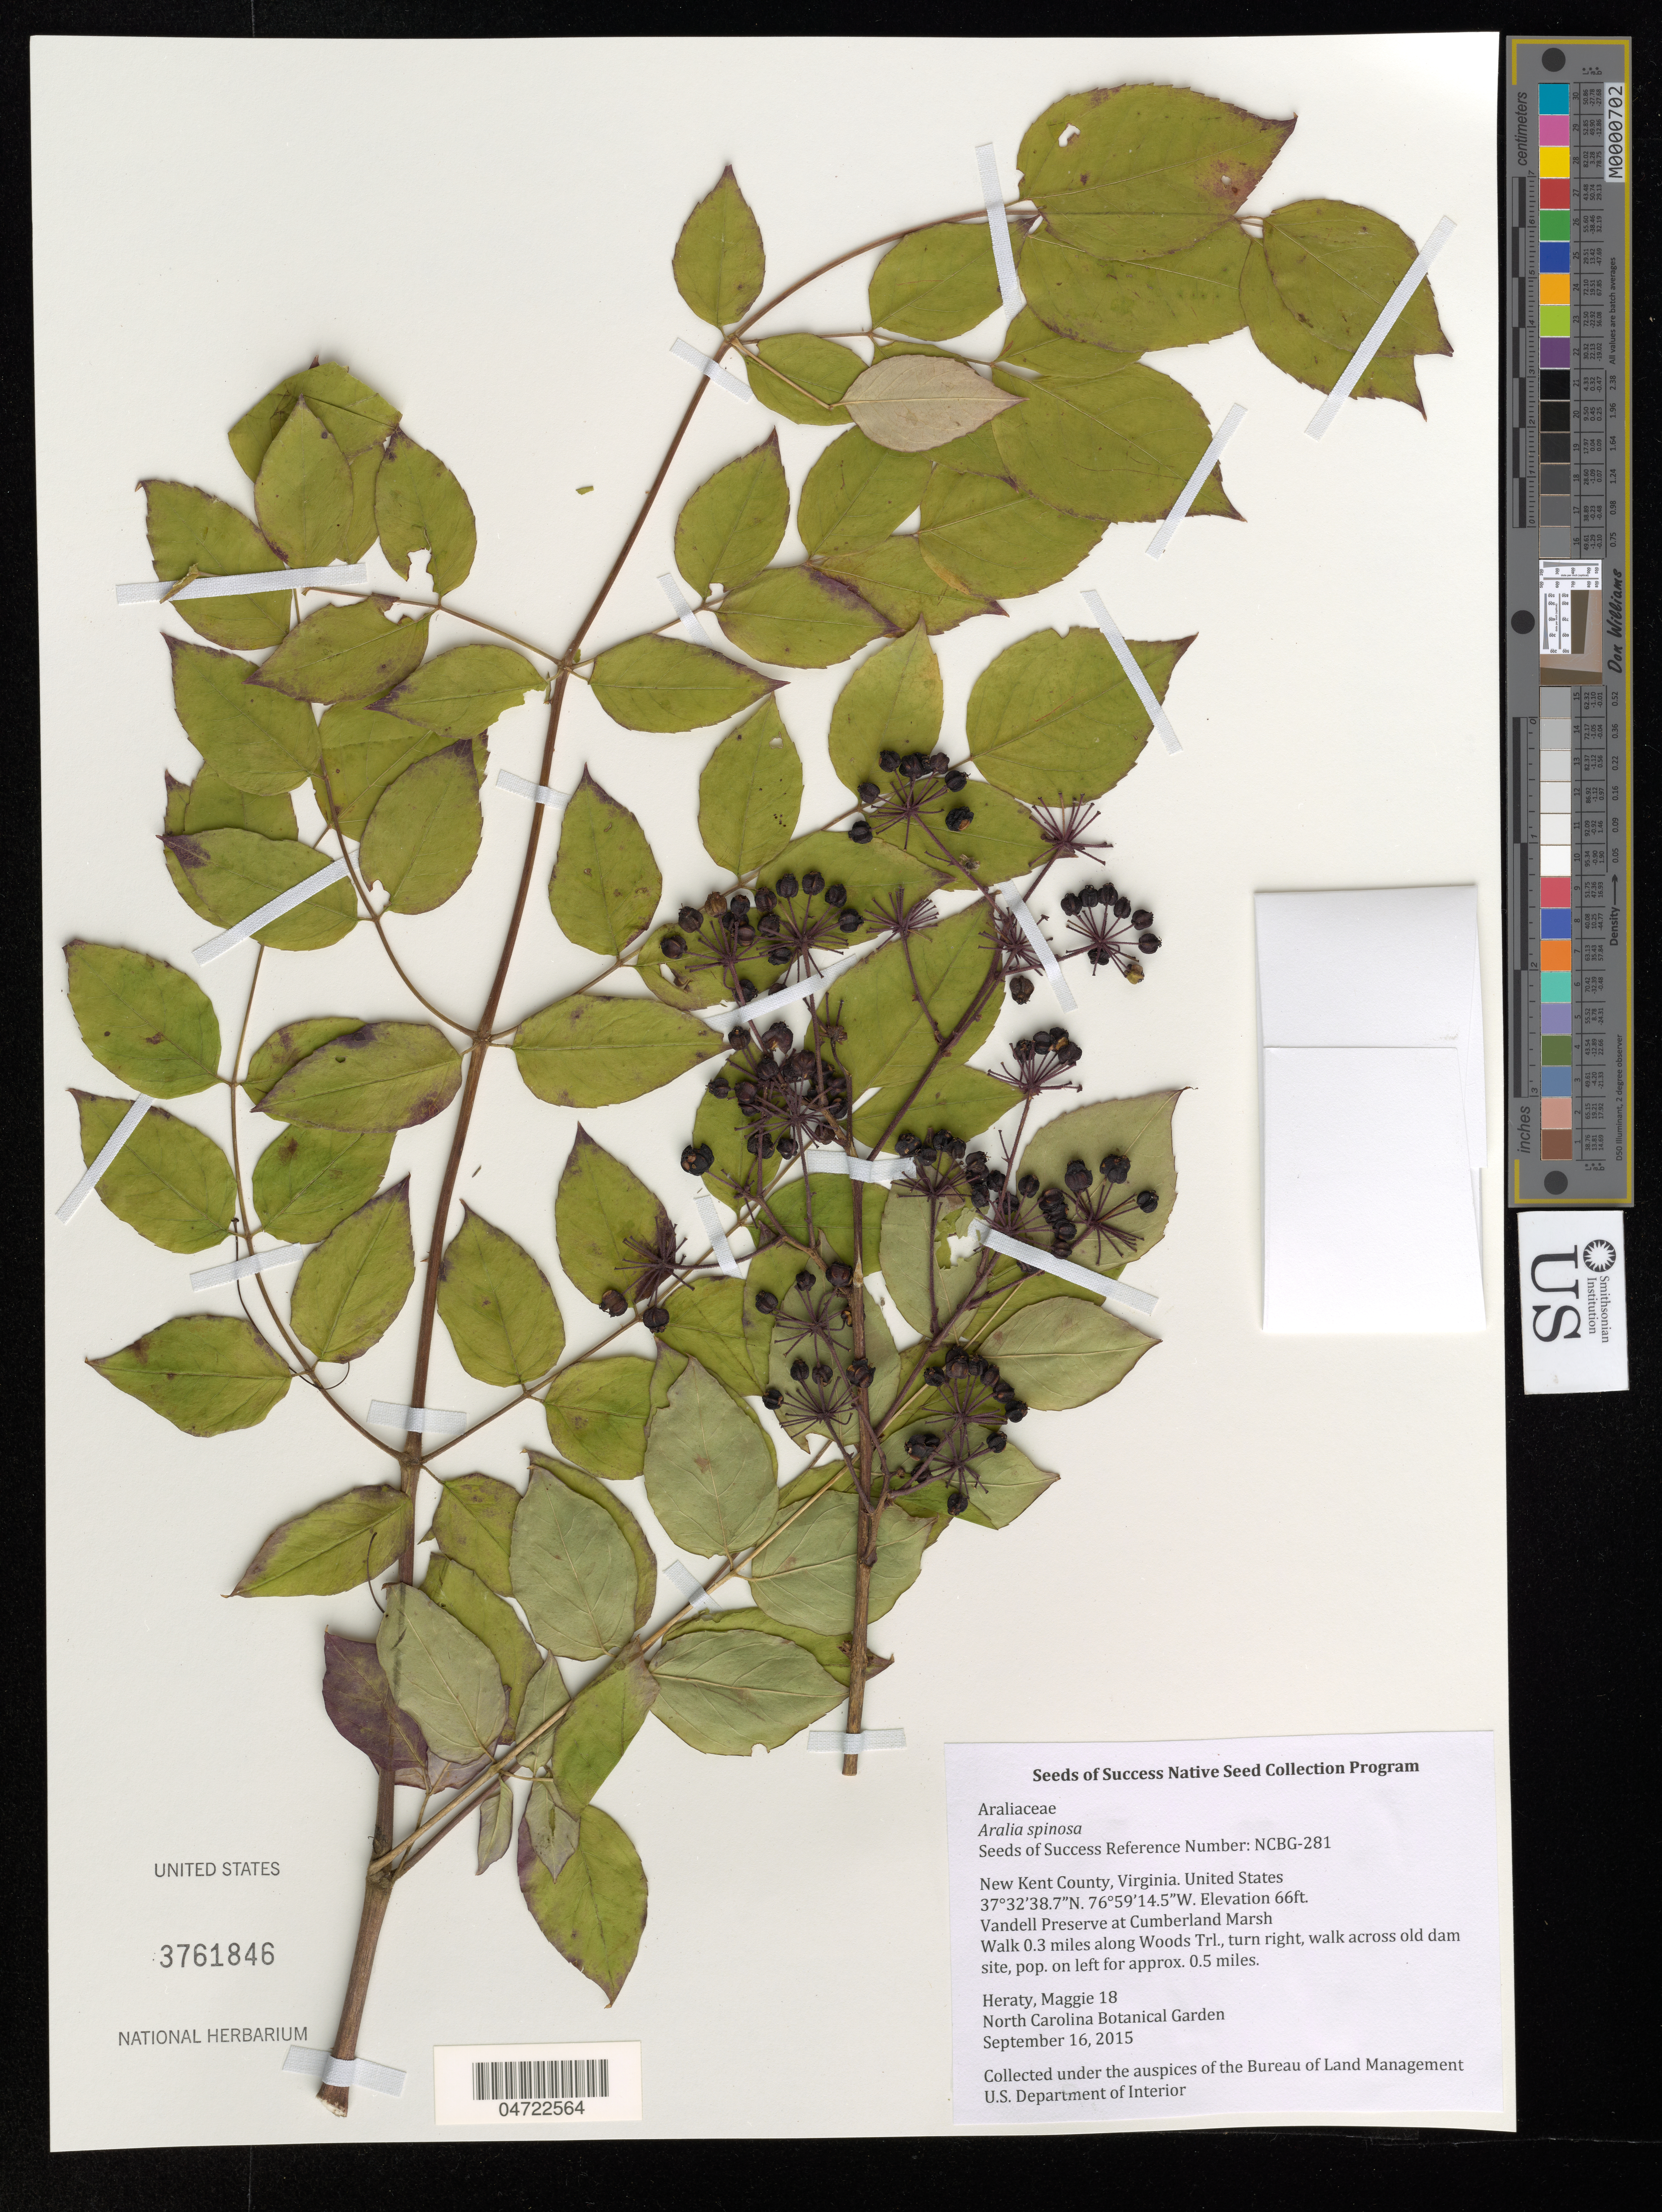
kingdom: Plantae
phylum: Tracheophyta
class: Magnoliopsida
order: Apiales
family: Araliaceae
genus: Aralia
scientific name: Aralia spinosa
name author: L.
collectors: M. Heraty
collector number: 18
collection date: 2015-09-16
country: United States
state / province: Virginia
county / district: New Kent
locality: New Kent County. Vandell Preserve at Cumberland Marsh. Walk 0.3 miles along Woods Trl., turn right, walk across old dam site, pop. on left for approx. 0.5 miles.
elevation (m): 20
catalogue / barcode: US 3761846